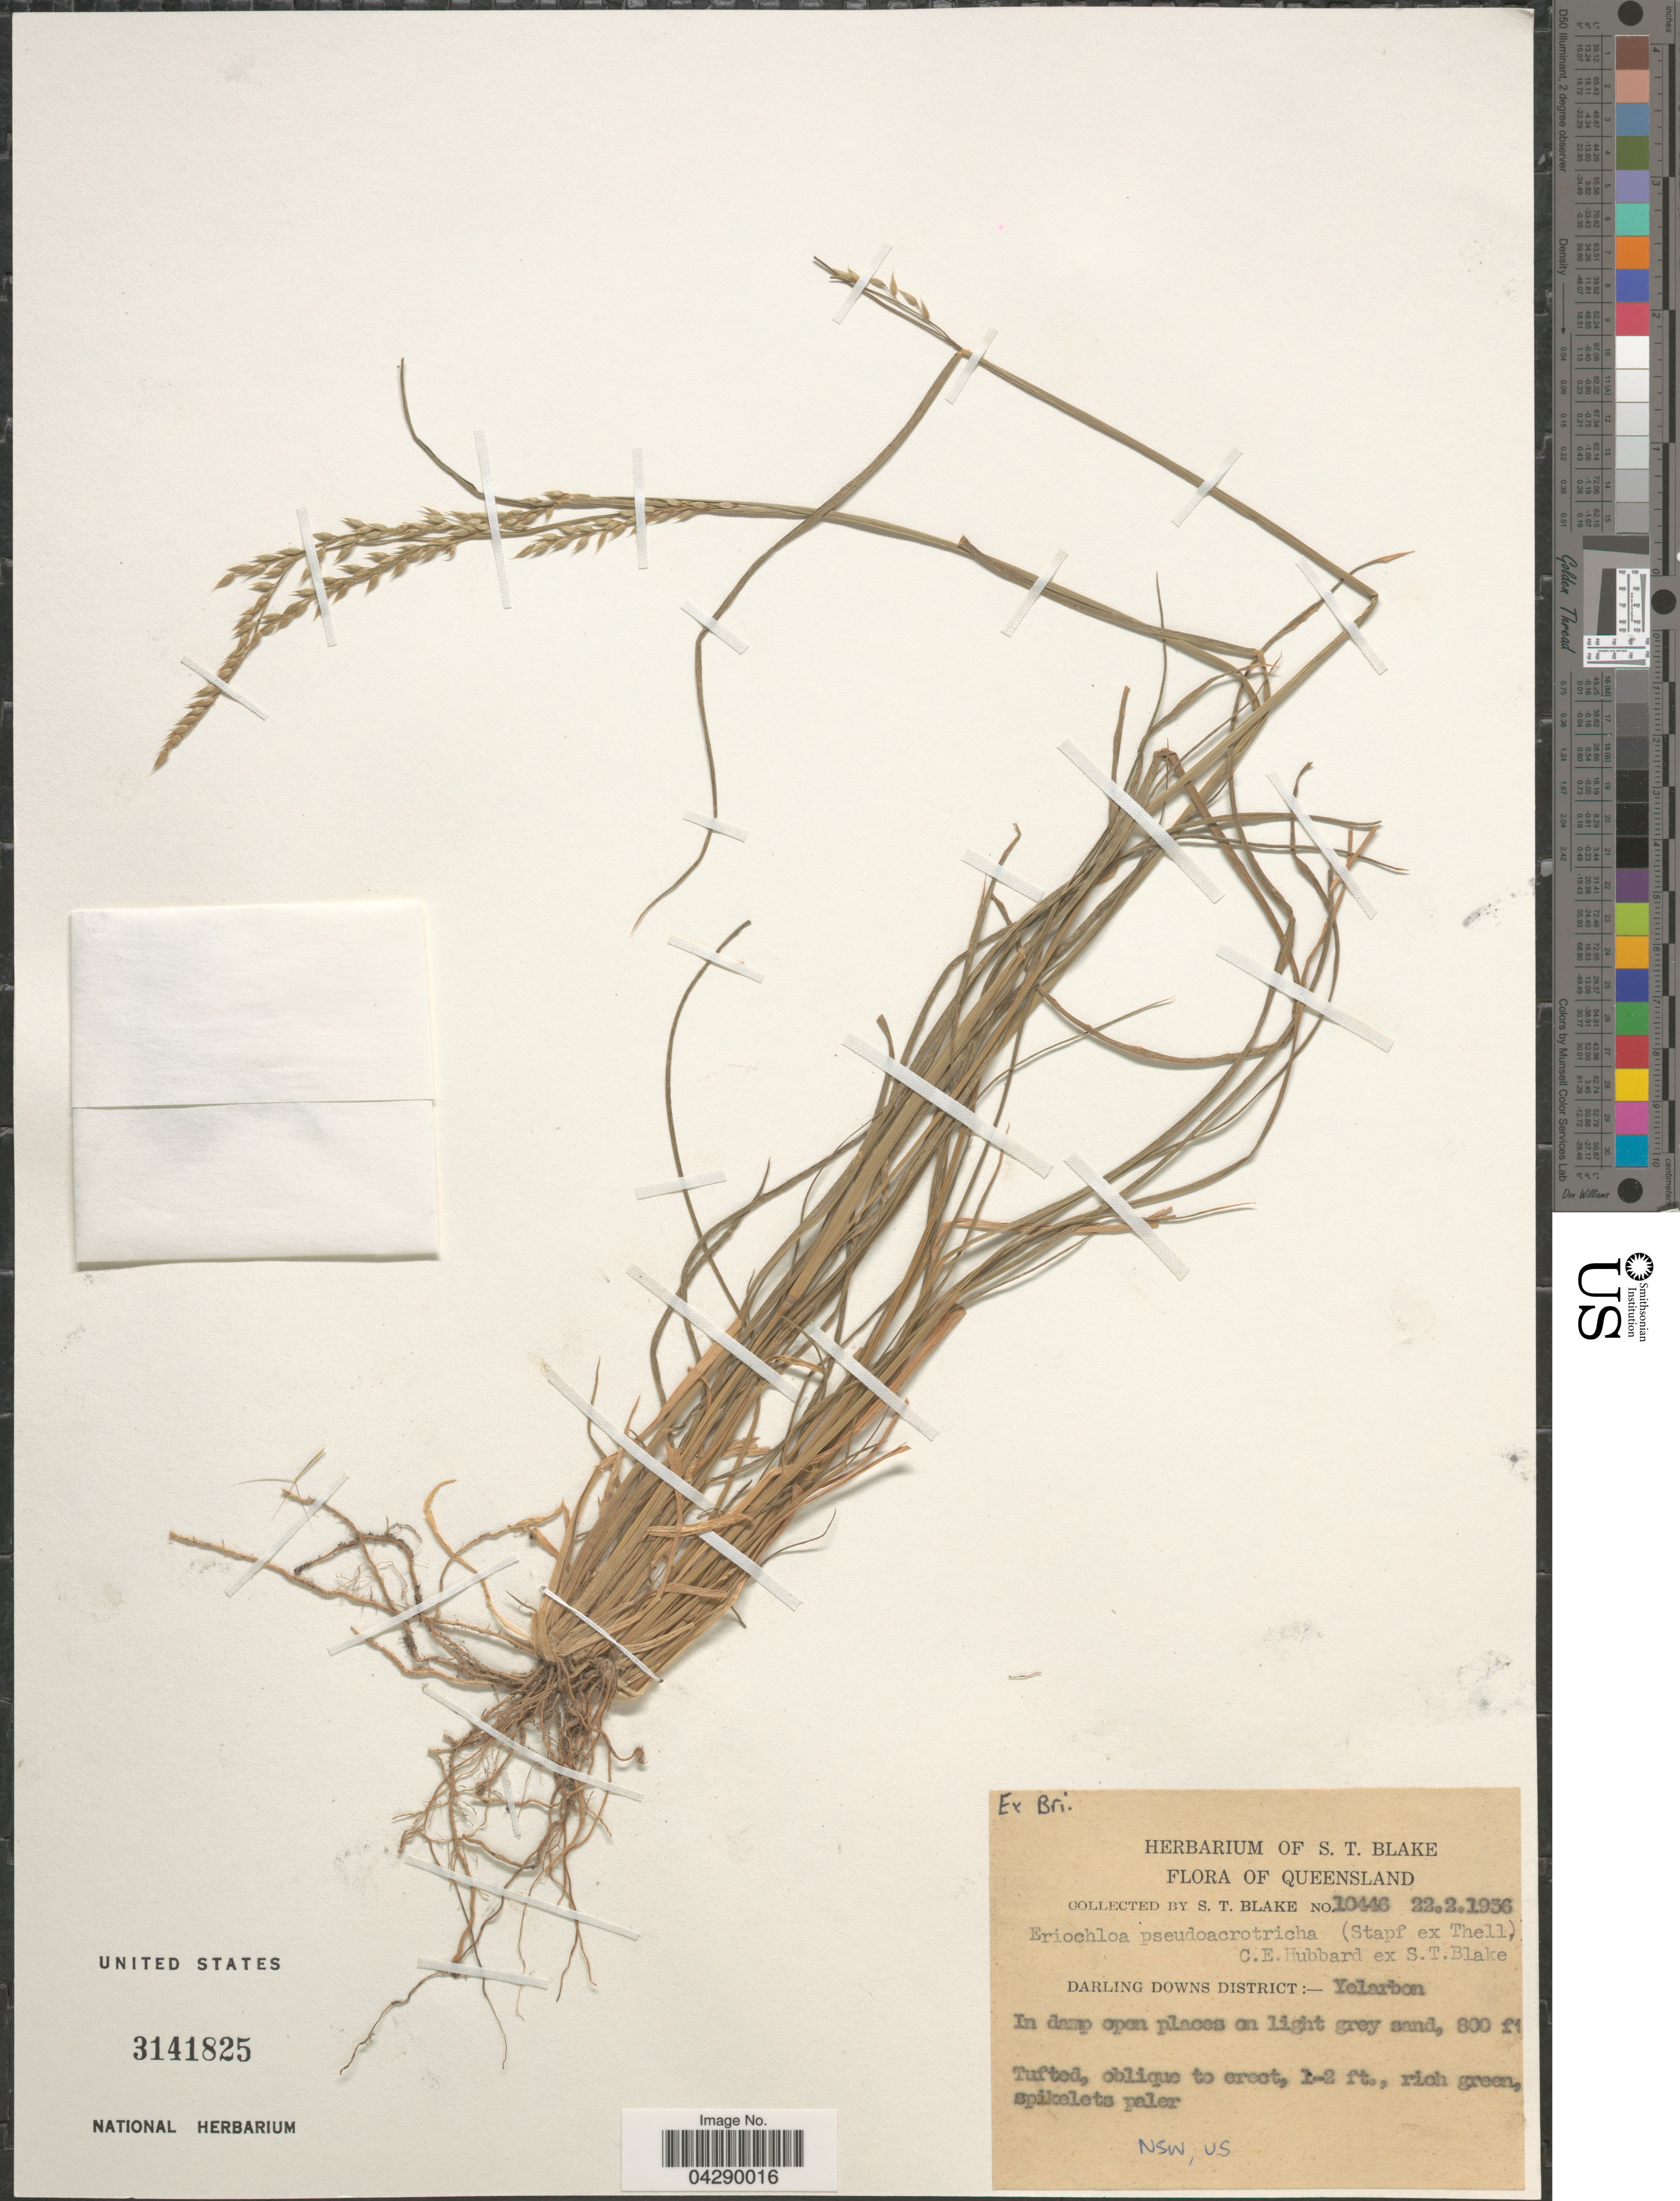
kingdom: Plantae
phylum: Tracheophyta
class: Liliopsida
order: Poales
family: Poaceae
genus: Eriochloa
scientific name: Eriochloa pseudoacrotricha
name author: (Stapf & Thell.) J.M. Black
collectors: S. T. Blake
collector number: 10446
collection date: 1936-02-22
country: Australia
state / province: Queensland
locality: Darling Downs District:- Yelarbon.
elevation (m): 244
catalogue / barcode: US 3141825